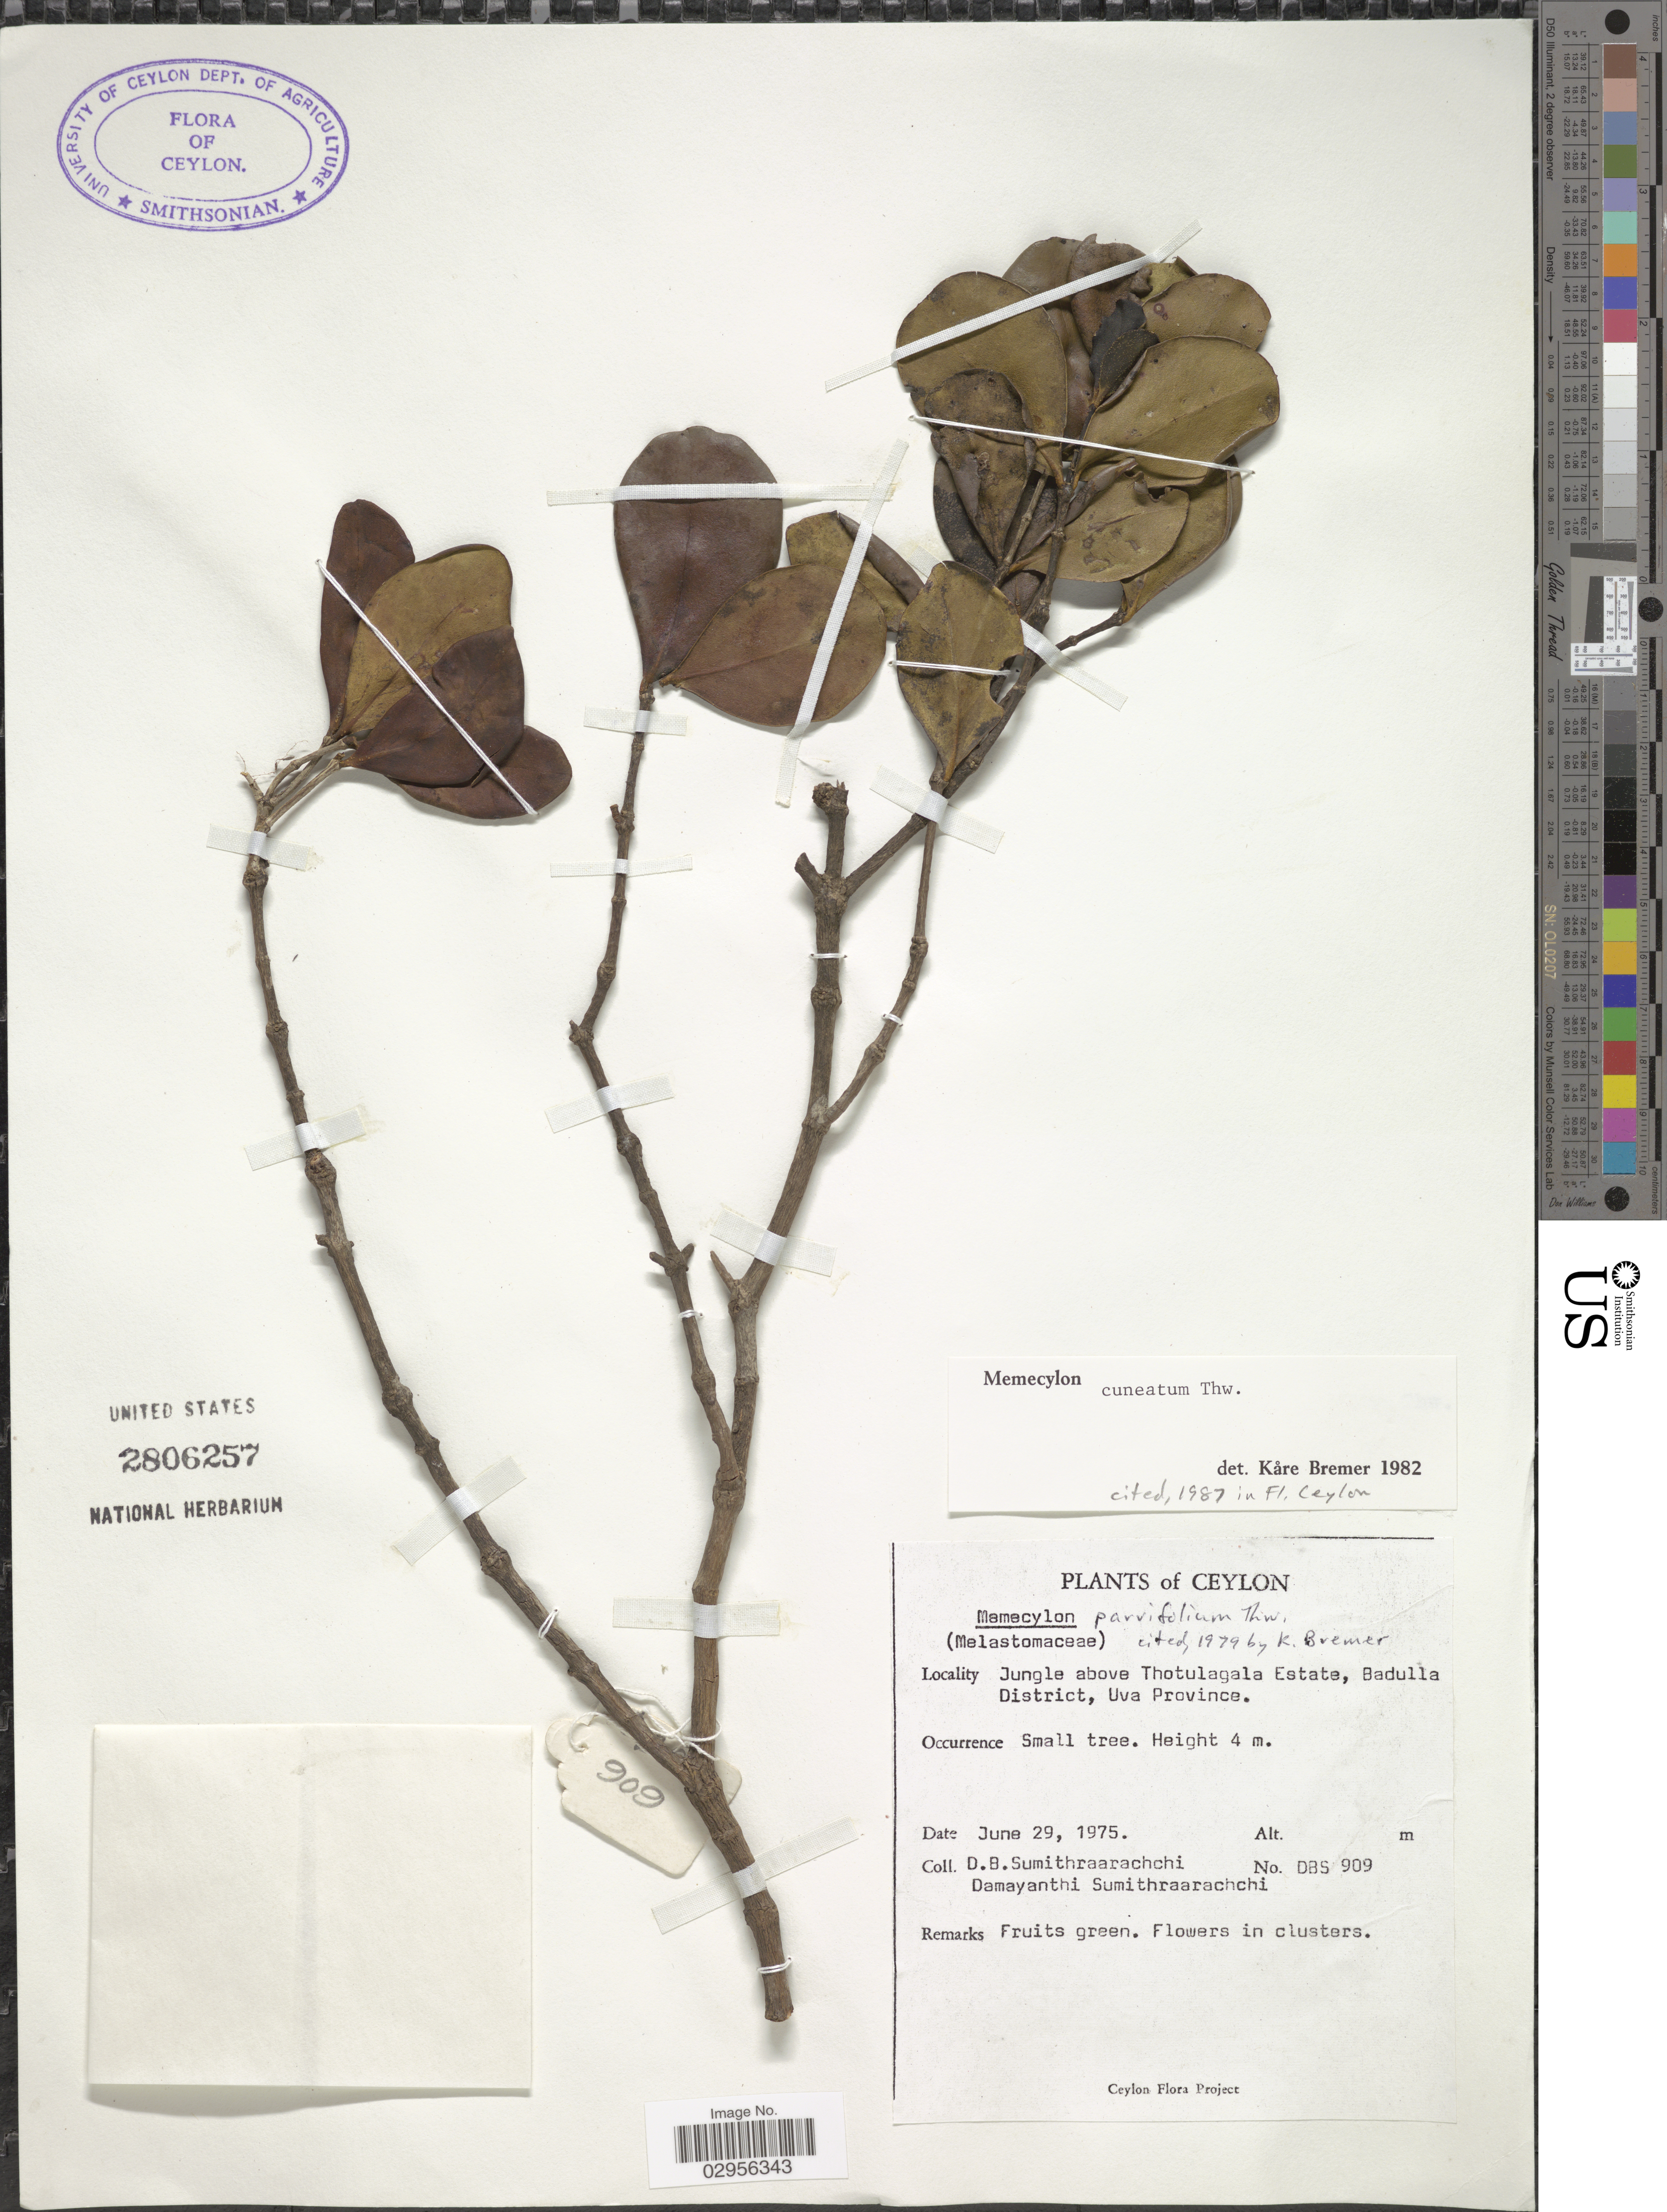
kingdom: Plantae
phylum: Tracheophyta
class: Magnoliopsida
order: Myrtales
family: Melastomataceae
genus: Memecylon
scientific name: Memecylon cuneatum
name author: Thwaites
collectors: D. B. Sumithraarachchi & D. Sumithraarachchi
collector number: DBS 909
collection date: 1975-06-29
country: Sri Lanka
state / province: Uva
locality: Ceylon. Jungle above Thotulagala Estate, Badulla District.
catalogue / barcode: US 2806257